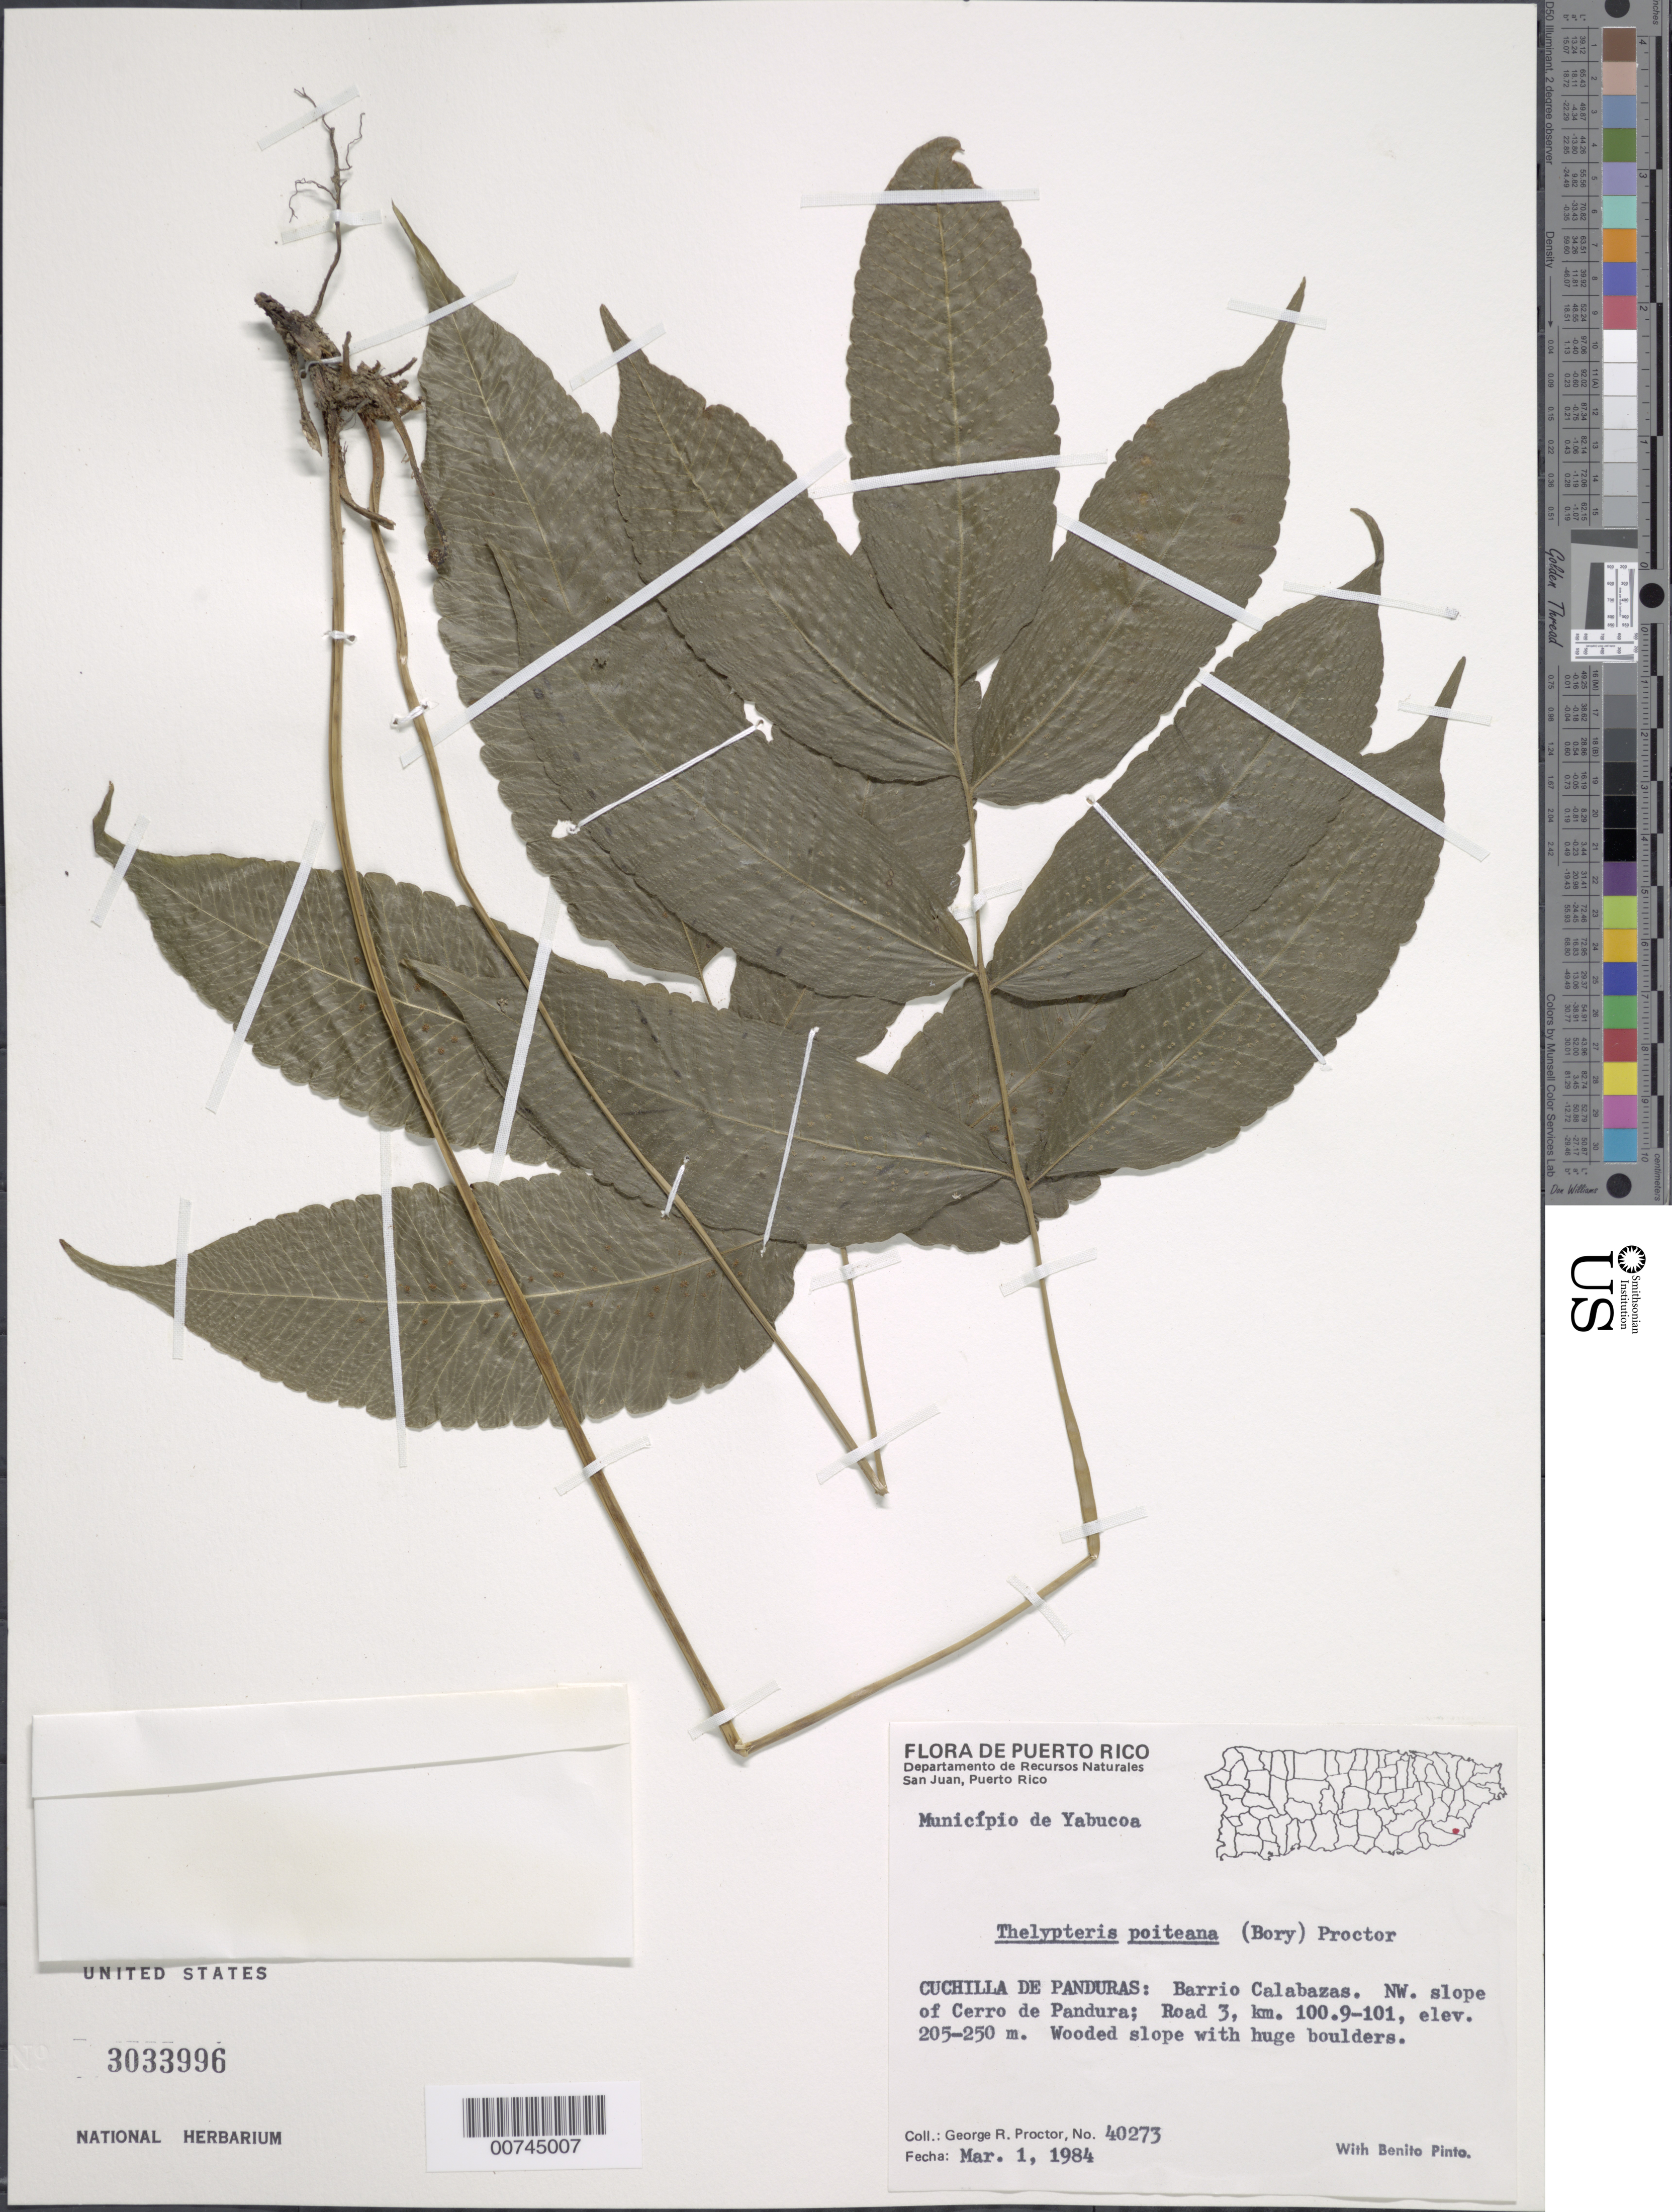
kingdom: Plantae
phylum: Tracheophyta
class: Polypodiopsida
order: Polypodiales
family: Thelypteridaceae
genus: Goniopteris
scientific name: Goniopteris poiteana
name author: (Bory) Ching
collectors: G. R. Proctor & B. Pinto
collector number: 40273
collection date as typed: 01 Mar 1984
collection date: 1984-03-01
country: Puerto Rico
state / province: Yabucoa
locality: Cuchilla de Panduras: Barrio Calabazas. NW slope of Cerro de Pandura; Road 3, km 100.9-101. Municipio de Yabucoa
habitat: Wooded slope with huge boulders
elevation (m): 205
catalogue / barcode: US 3033996